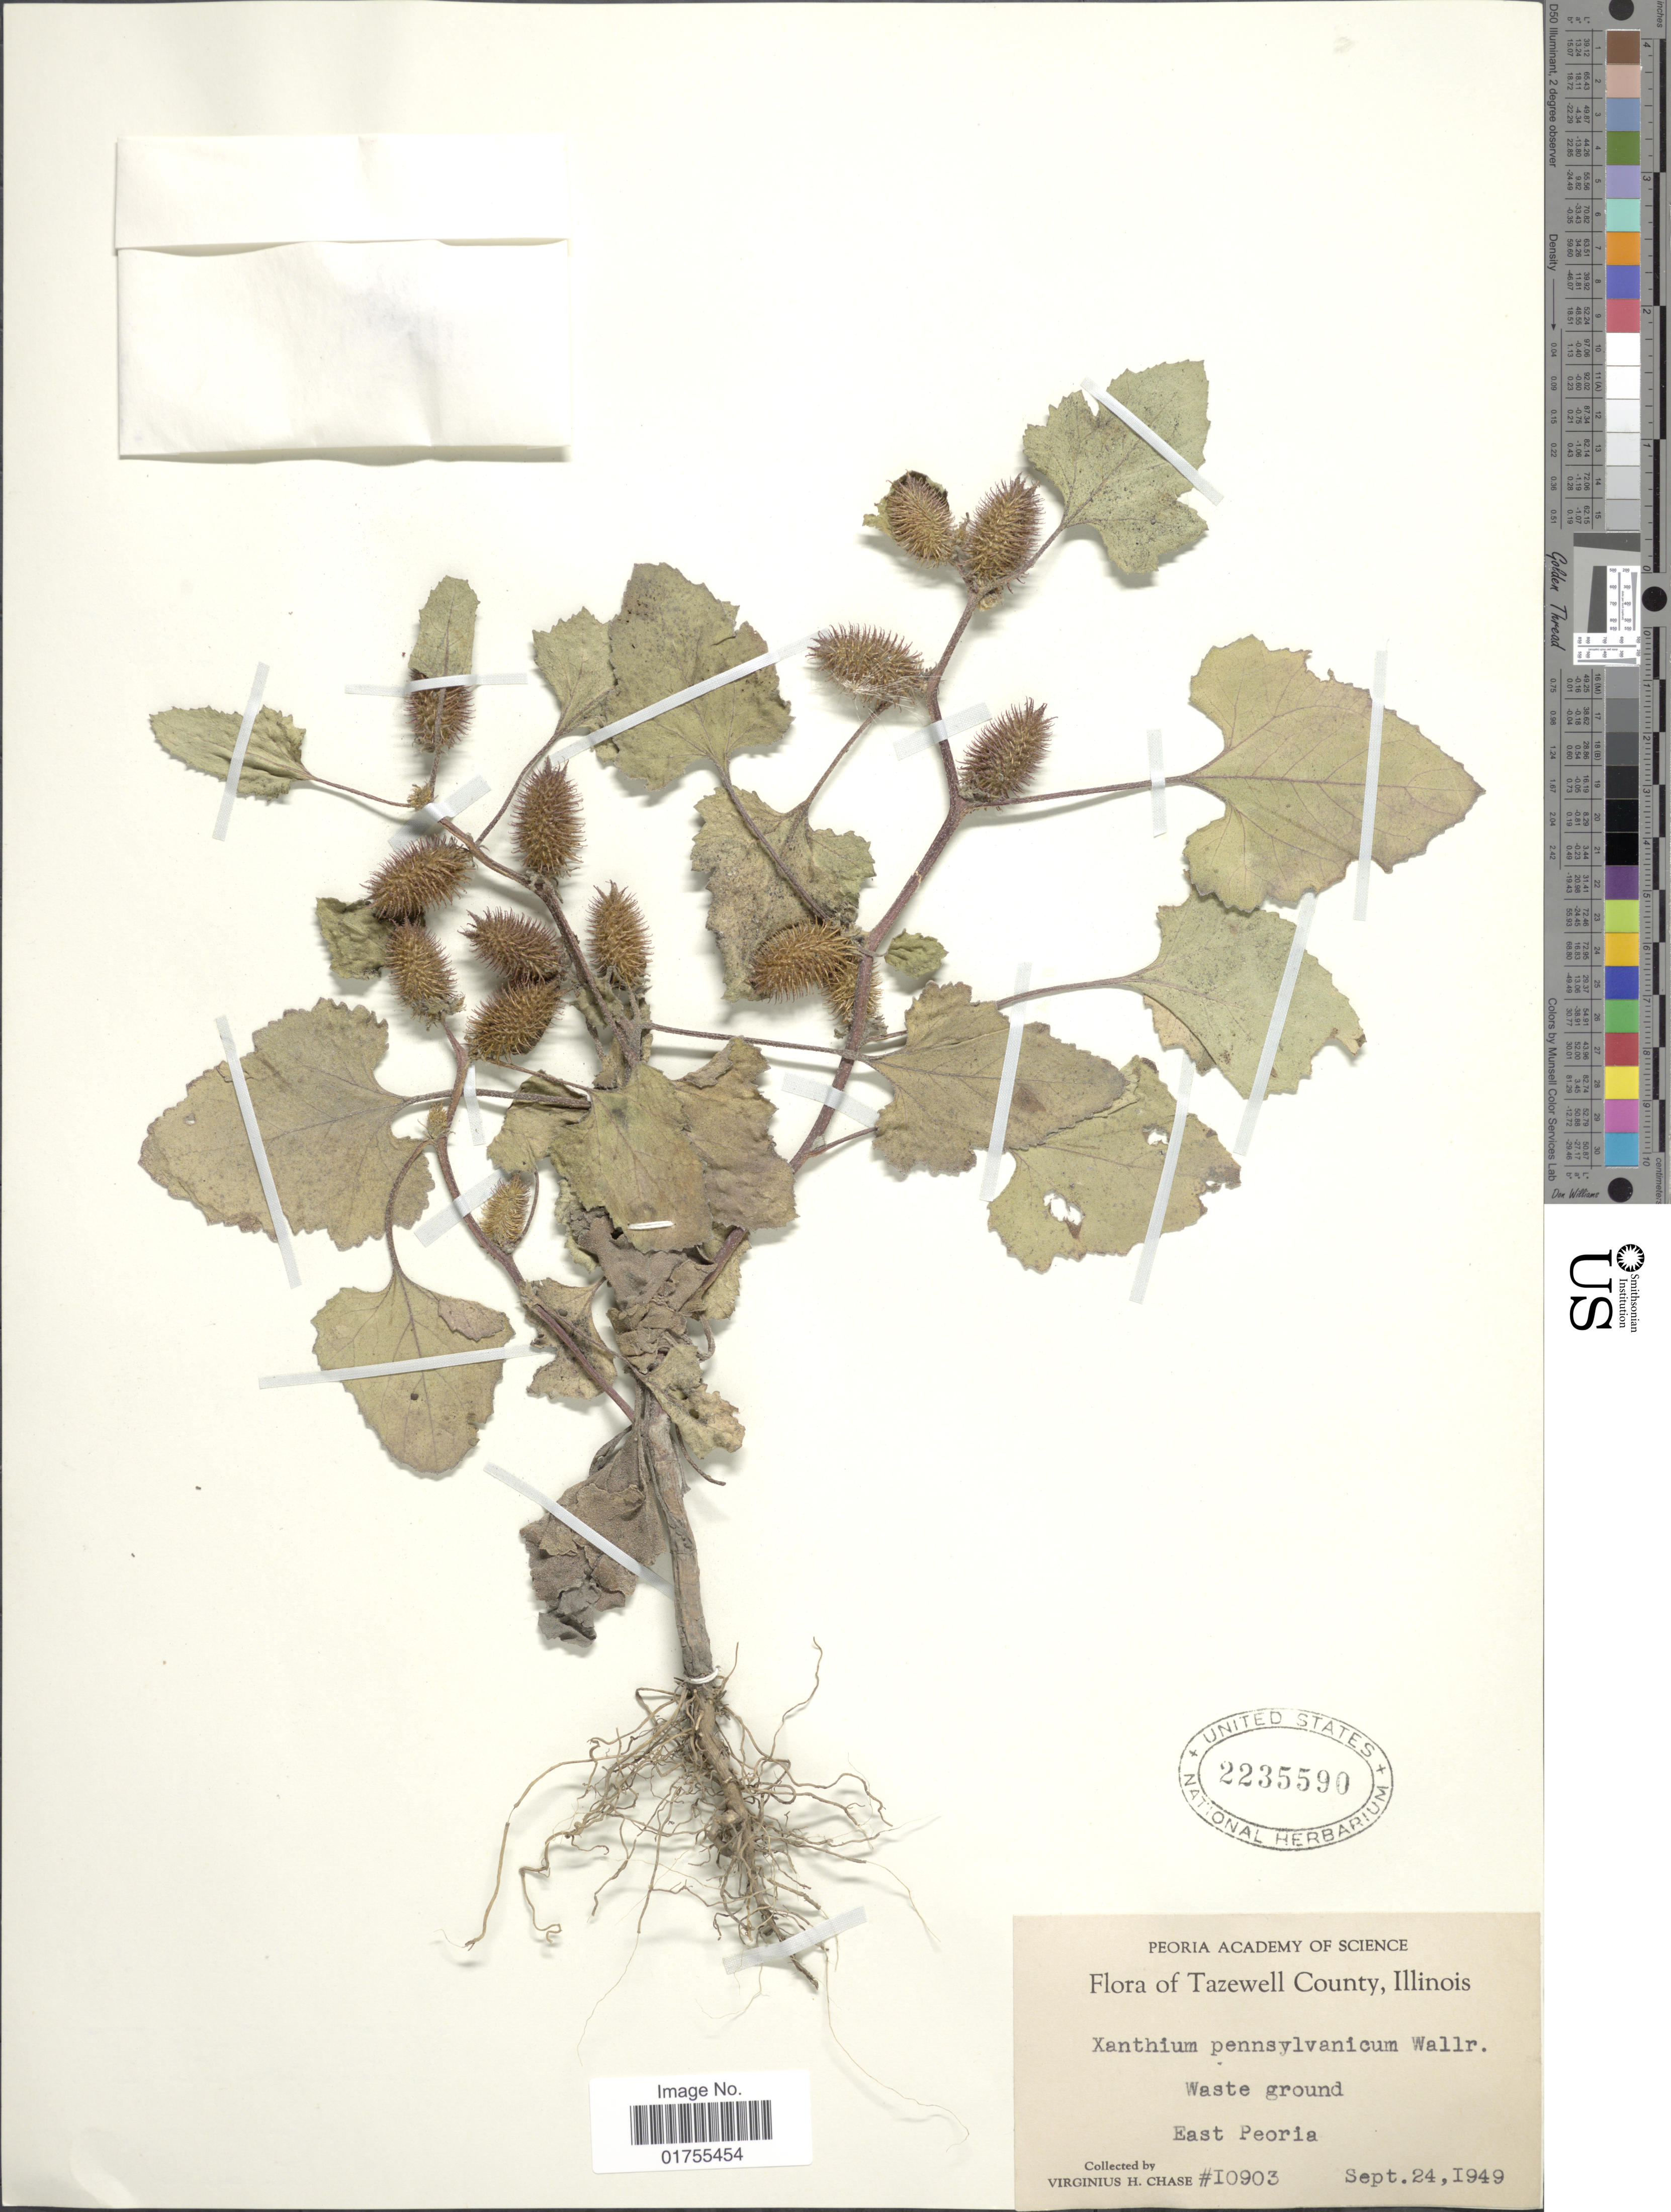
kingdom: Plantae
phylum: Tracheophyta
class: Magnoliopsida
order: Asterales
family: Asteraceae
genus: Xanthium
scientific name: Xanthium strumarium var. glabratum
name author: Mill.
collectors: V. H. Chase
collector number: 10903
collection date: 1949-09-24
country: United States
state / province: Illinois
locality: Tazewell County, Waste ground, East Peoria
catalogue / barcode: US 2235590